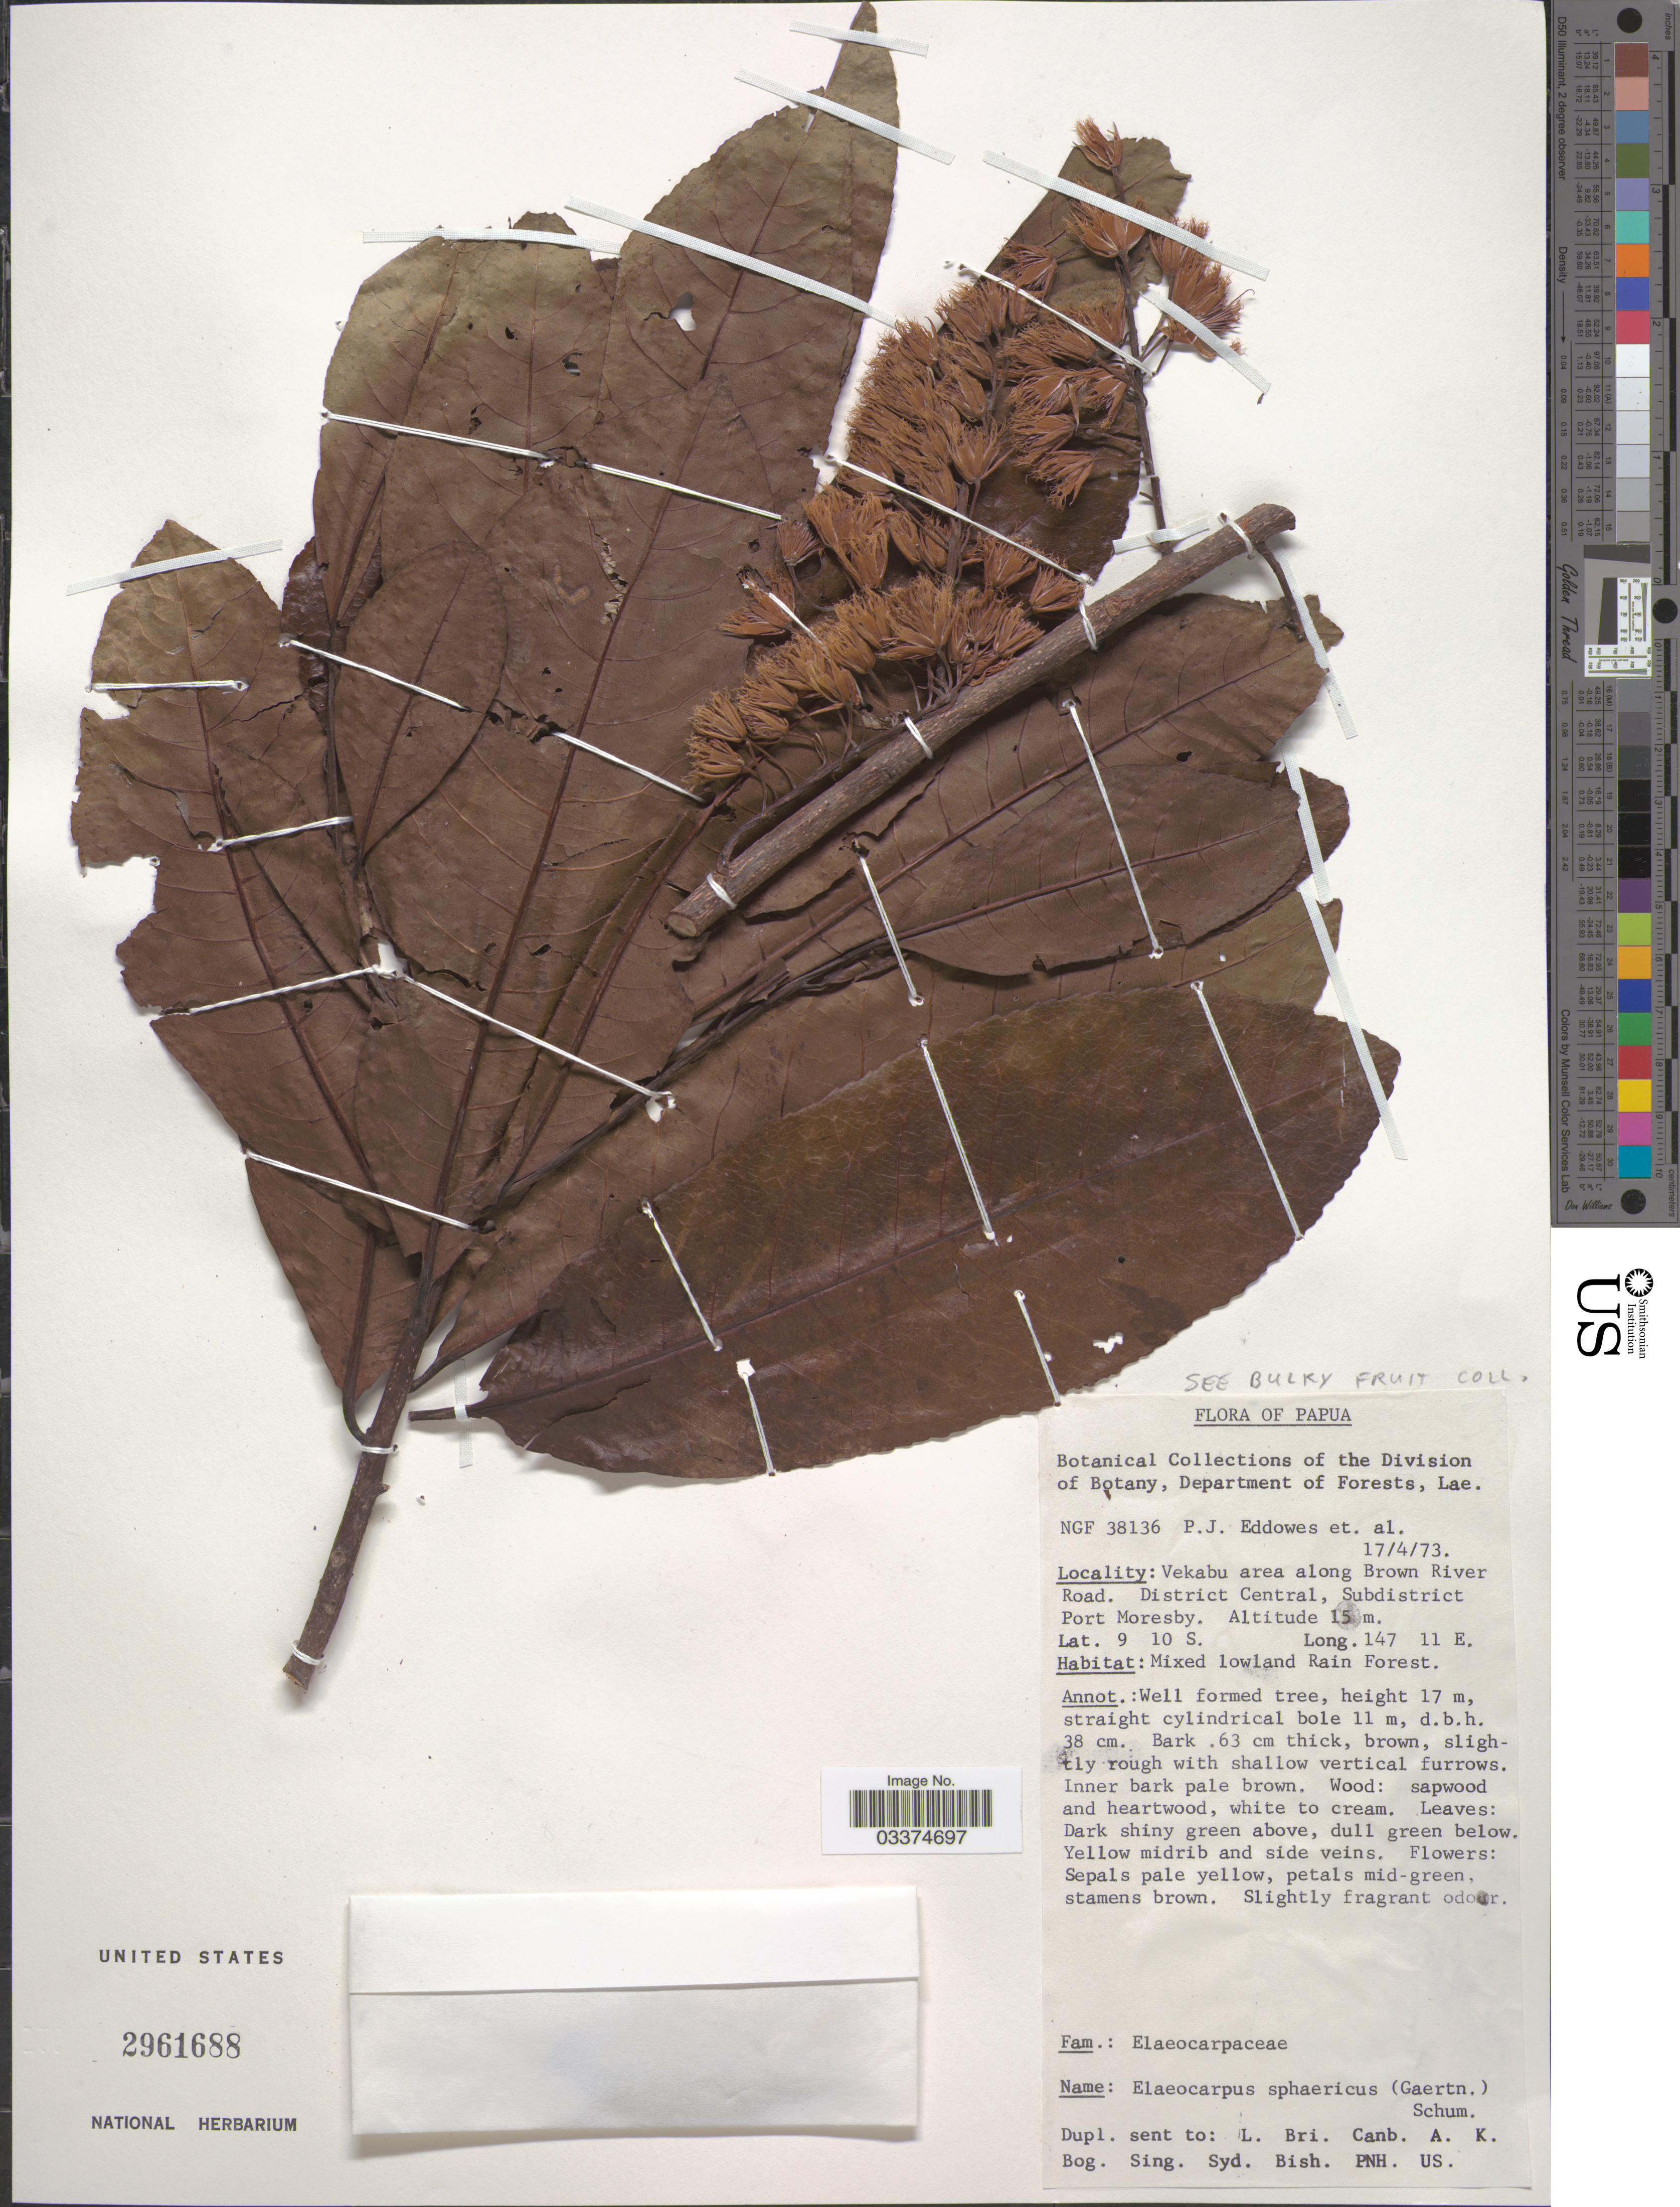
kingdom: Plantae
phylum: Tracheophyta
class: Magnoliopsida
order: Oxalidales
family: Elaeocarpaceae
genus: Elaeocarpus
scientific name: Elaeocarpus sphaericus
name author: (Gaertn.) K. Schum.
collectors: P.J. Eddowes & et al.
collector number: NGF 38136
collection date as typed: Transcribed d/m/y: 17/4/73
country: Papua New Guinea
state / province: Central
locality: Papua. Vekabu area along Brown River Road. District Central, Subdistrict Port Moresby.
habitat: Mixed lowland rainforest.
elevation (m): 15